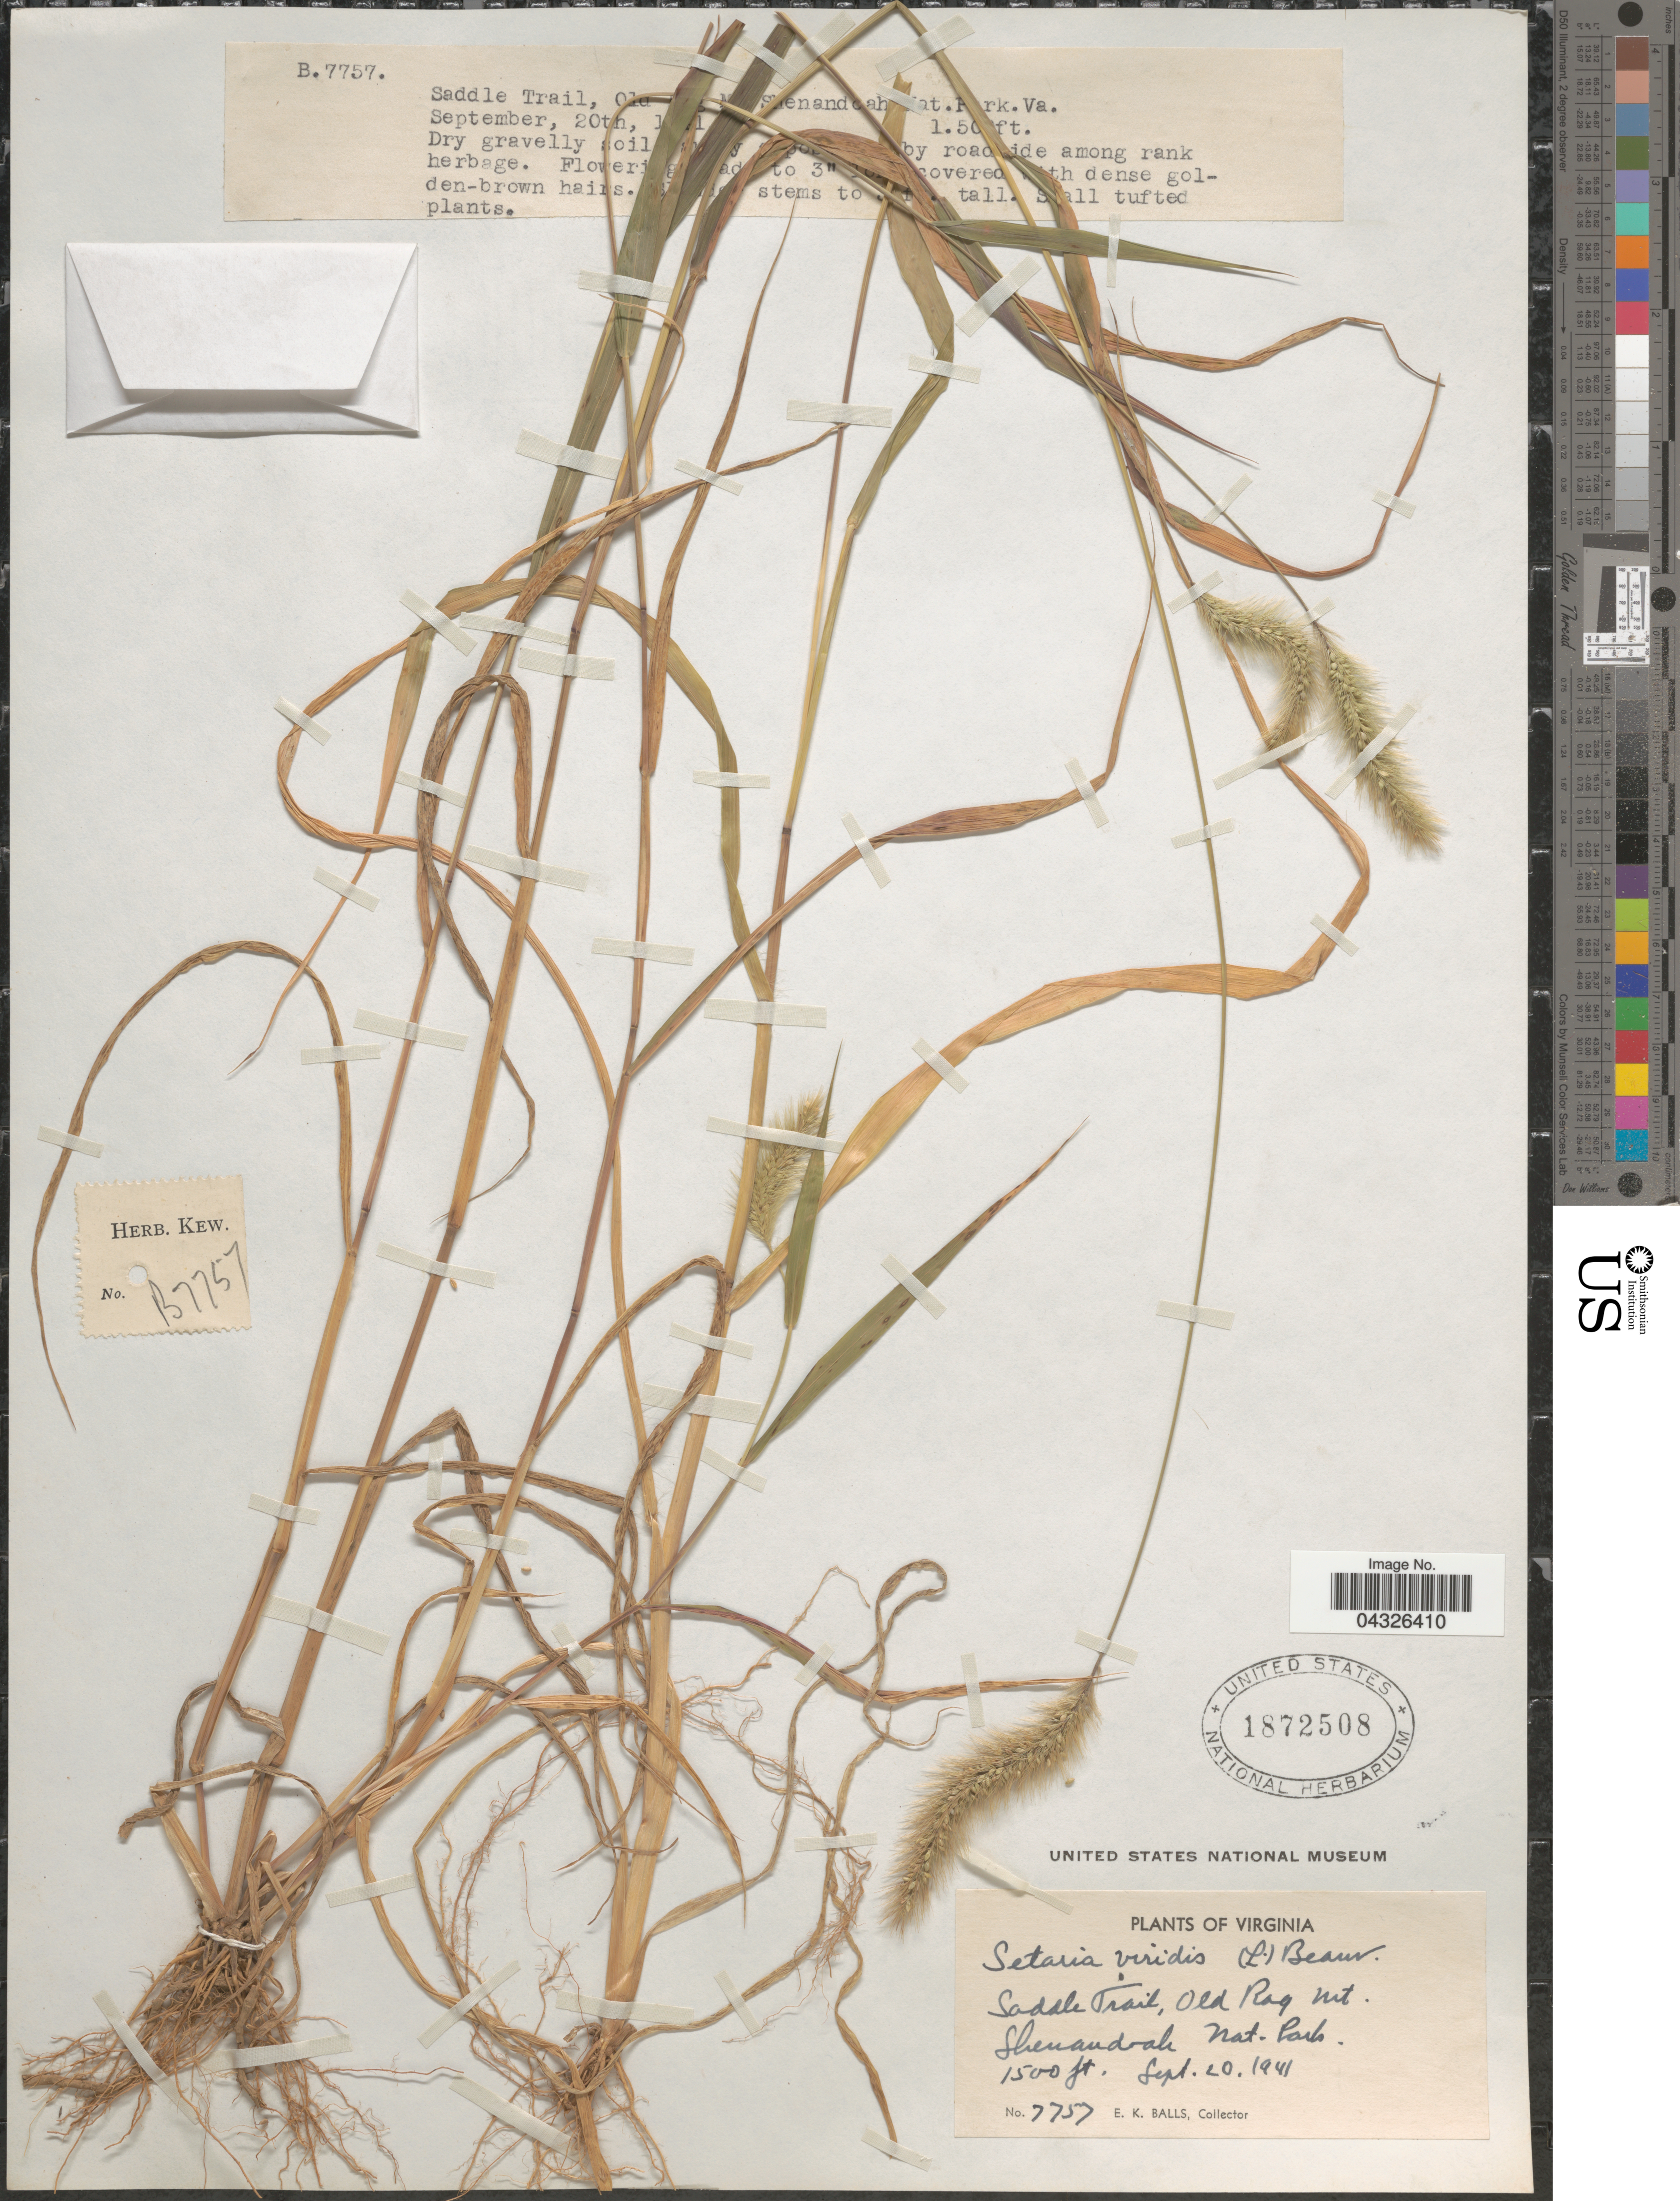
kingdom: Plantae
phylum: Tracheophyta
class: Liliopsida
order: Poales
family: Poaceae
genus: Setaria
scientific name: Setaria viridis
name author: (L.) P. Beauv.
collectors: E. K. Balls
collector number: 7757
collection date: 1941-09-20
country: United States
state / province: Virginia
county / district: Madison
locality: Saddle Trail, Old Rag Mt. Shenandoah Nat. Park.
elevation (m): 457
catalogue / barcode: US 1872508